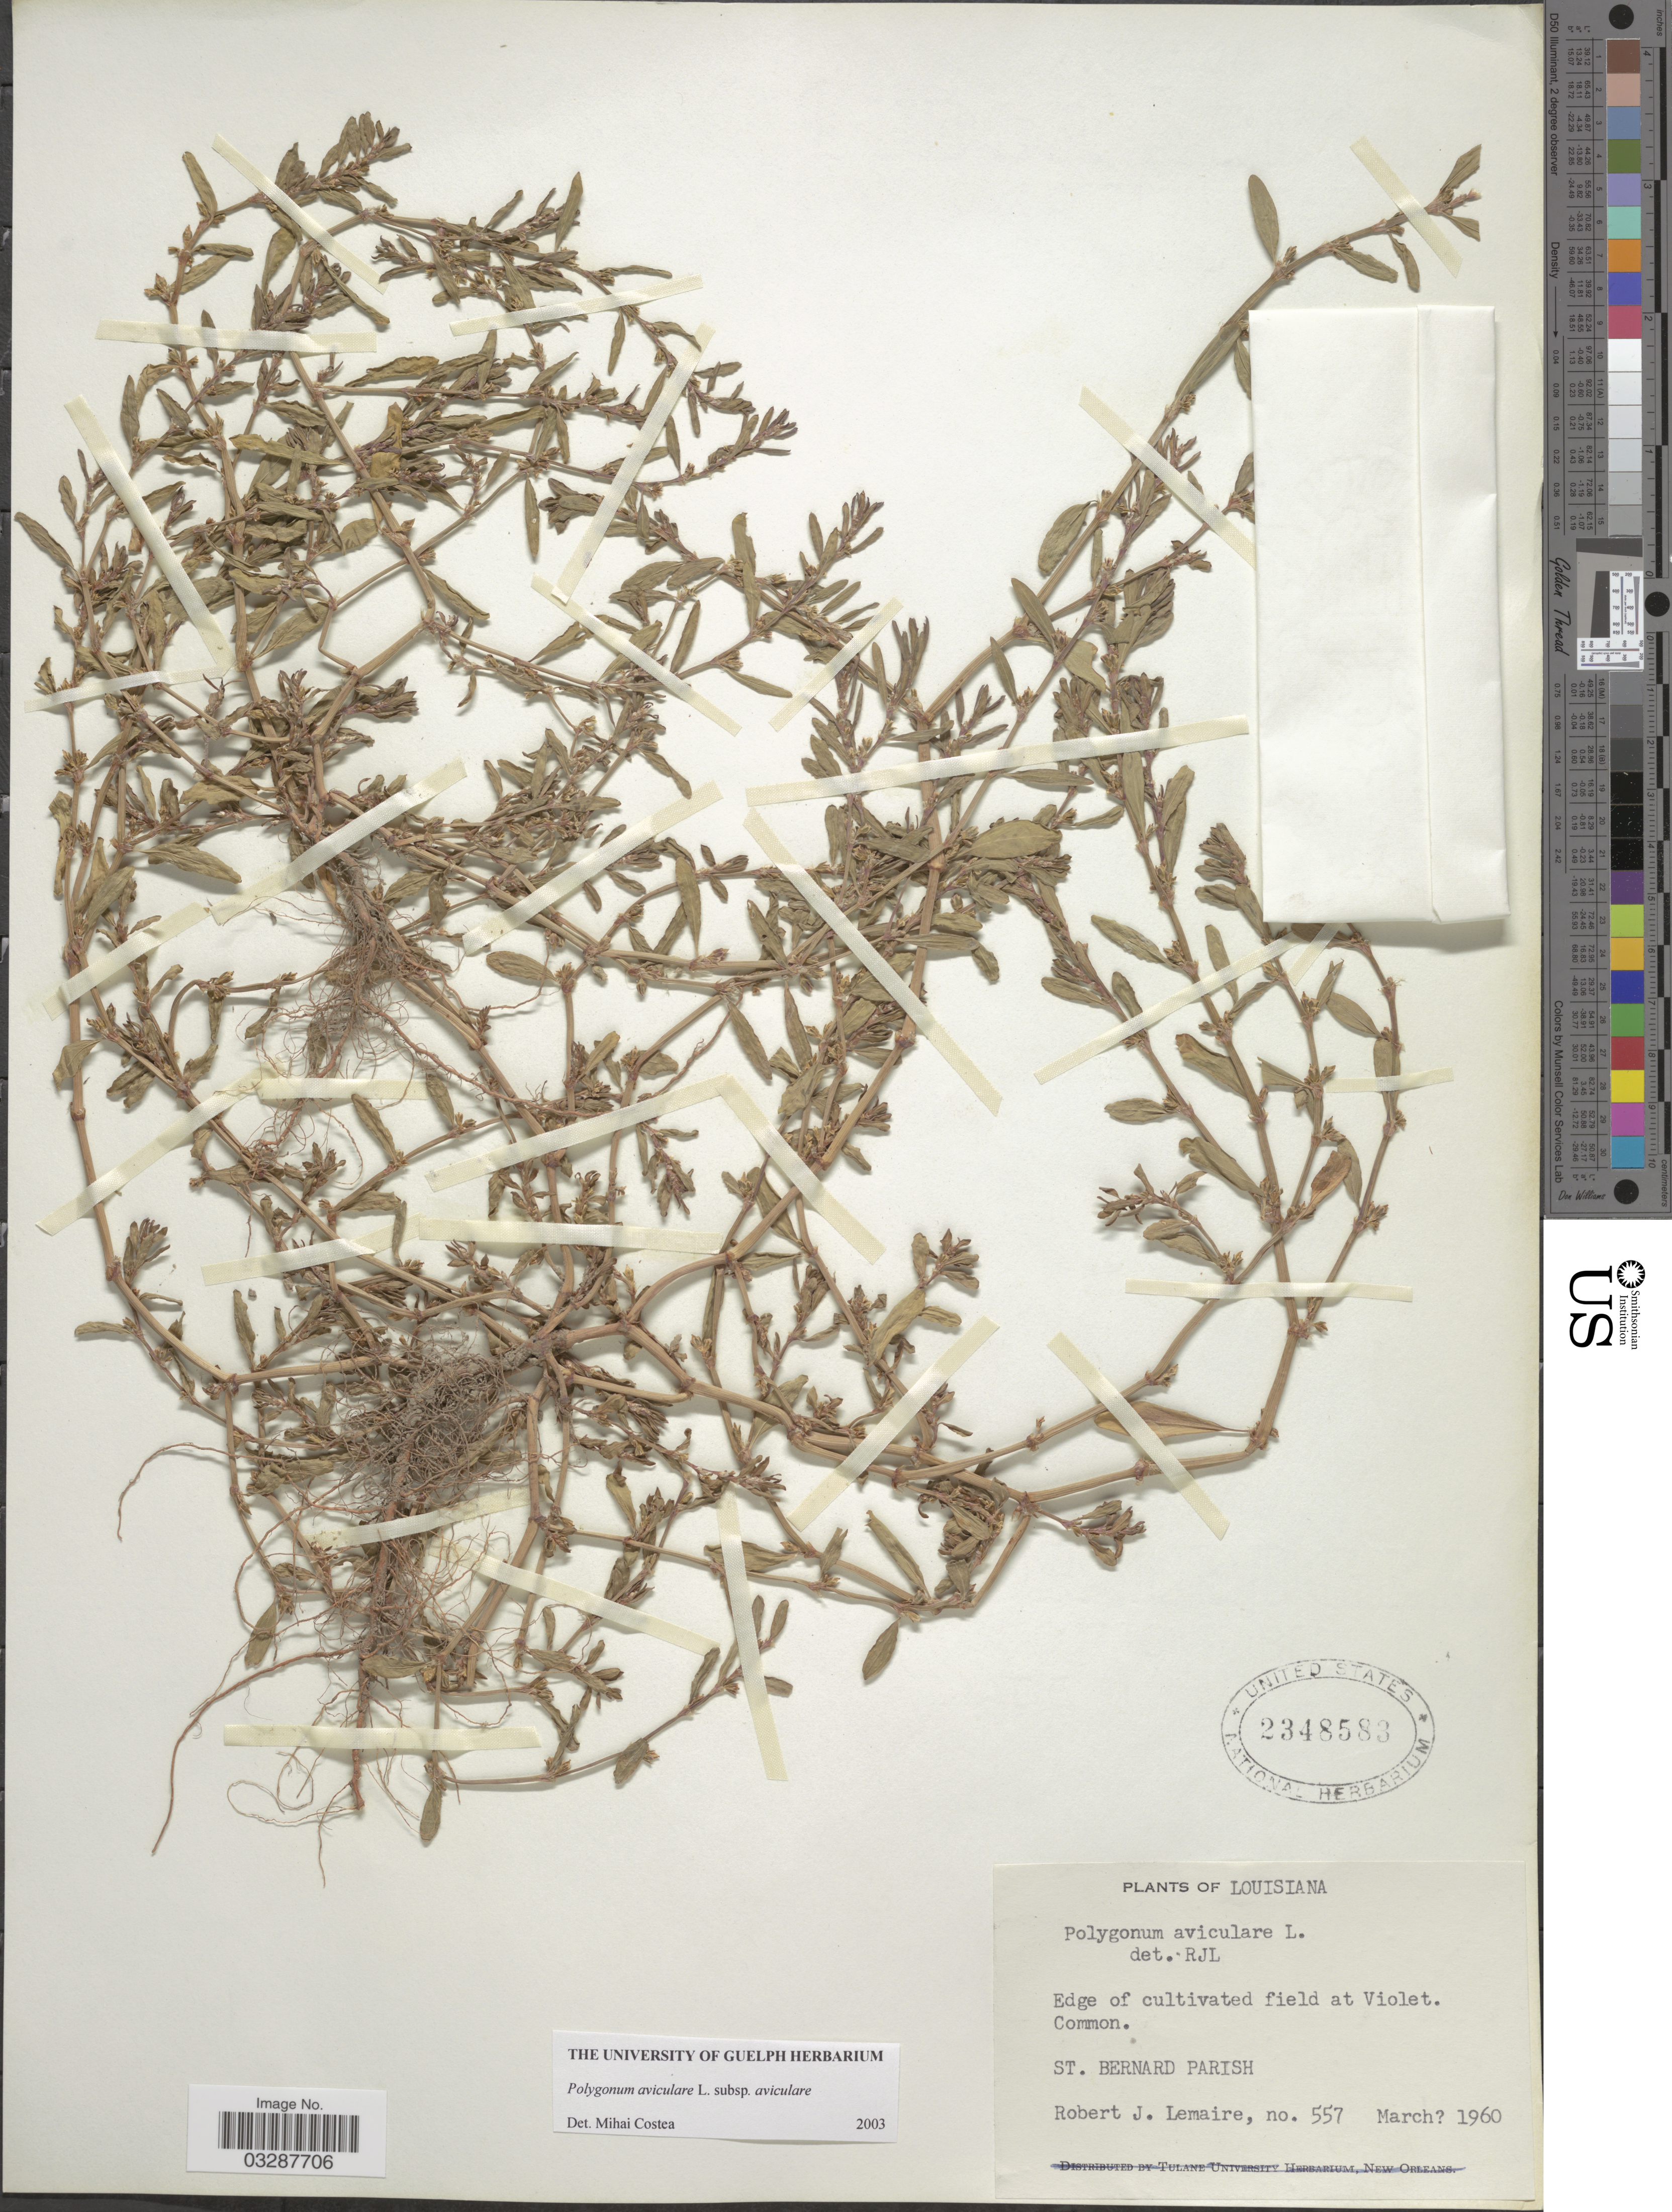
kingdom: Plantae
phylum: Tracheophyta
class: Magnoliopsida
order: Caryophyllales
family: Polygonaceae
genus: Polygonum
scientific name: Polygonum aviculare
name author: L.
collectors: R. J. Lemaire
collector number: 557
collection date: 1960-03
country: United States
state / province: Louisiana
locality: St. Bernard Parish.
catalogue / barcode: US 2348583